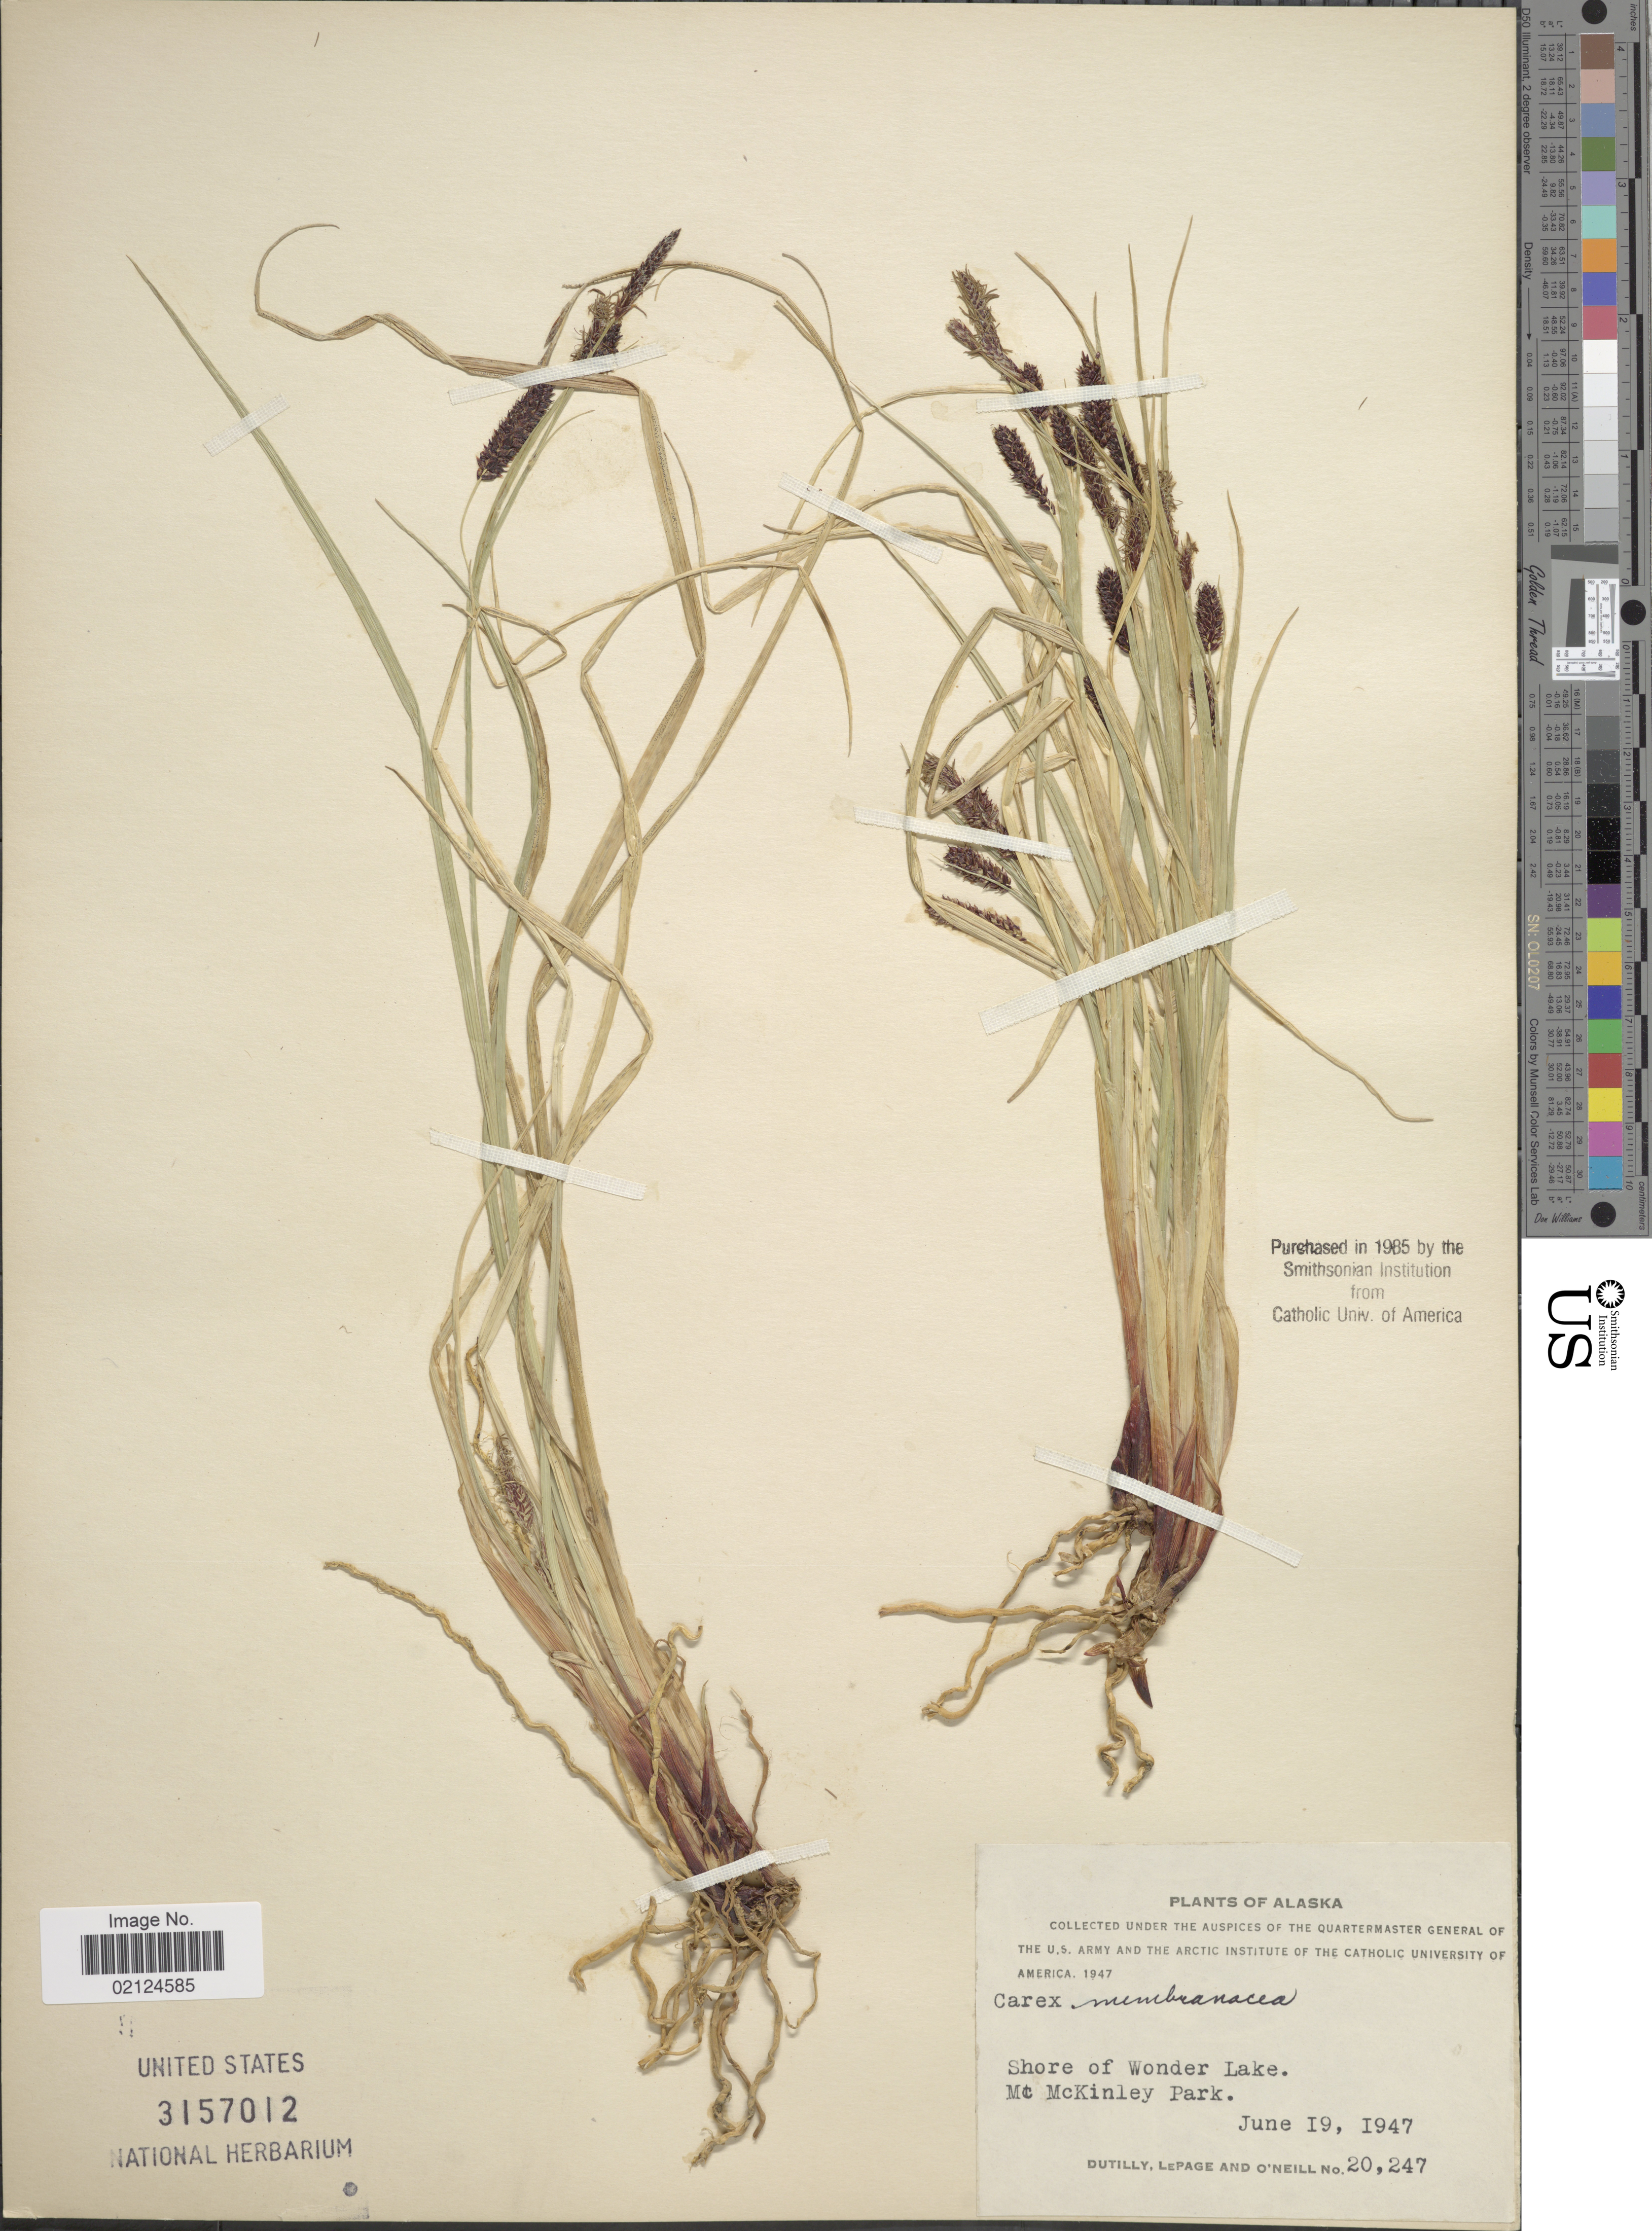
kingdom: Plantae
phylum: Tracheophyta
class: Liliopsida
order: Poales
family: Cyperaceae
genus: Carex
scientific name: Carex membranacea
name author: Hook.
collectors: -. Dutilly, -. LePage & O' Neill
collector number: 20247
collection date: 1947-06-19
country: United States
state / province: Alaska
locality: Shore of Wonder Lake, Mc McKinley Park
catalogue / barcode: US 3157012